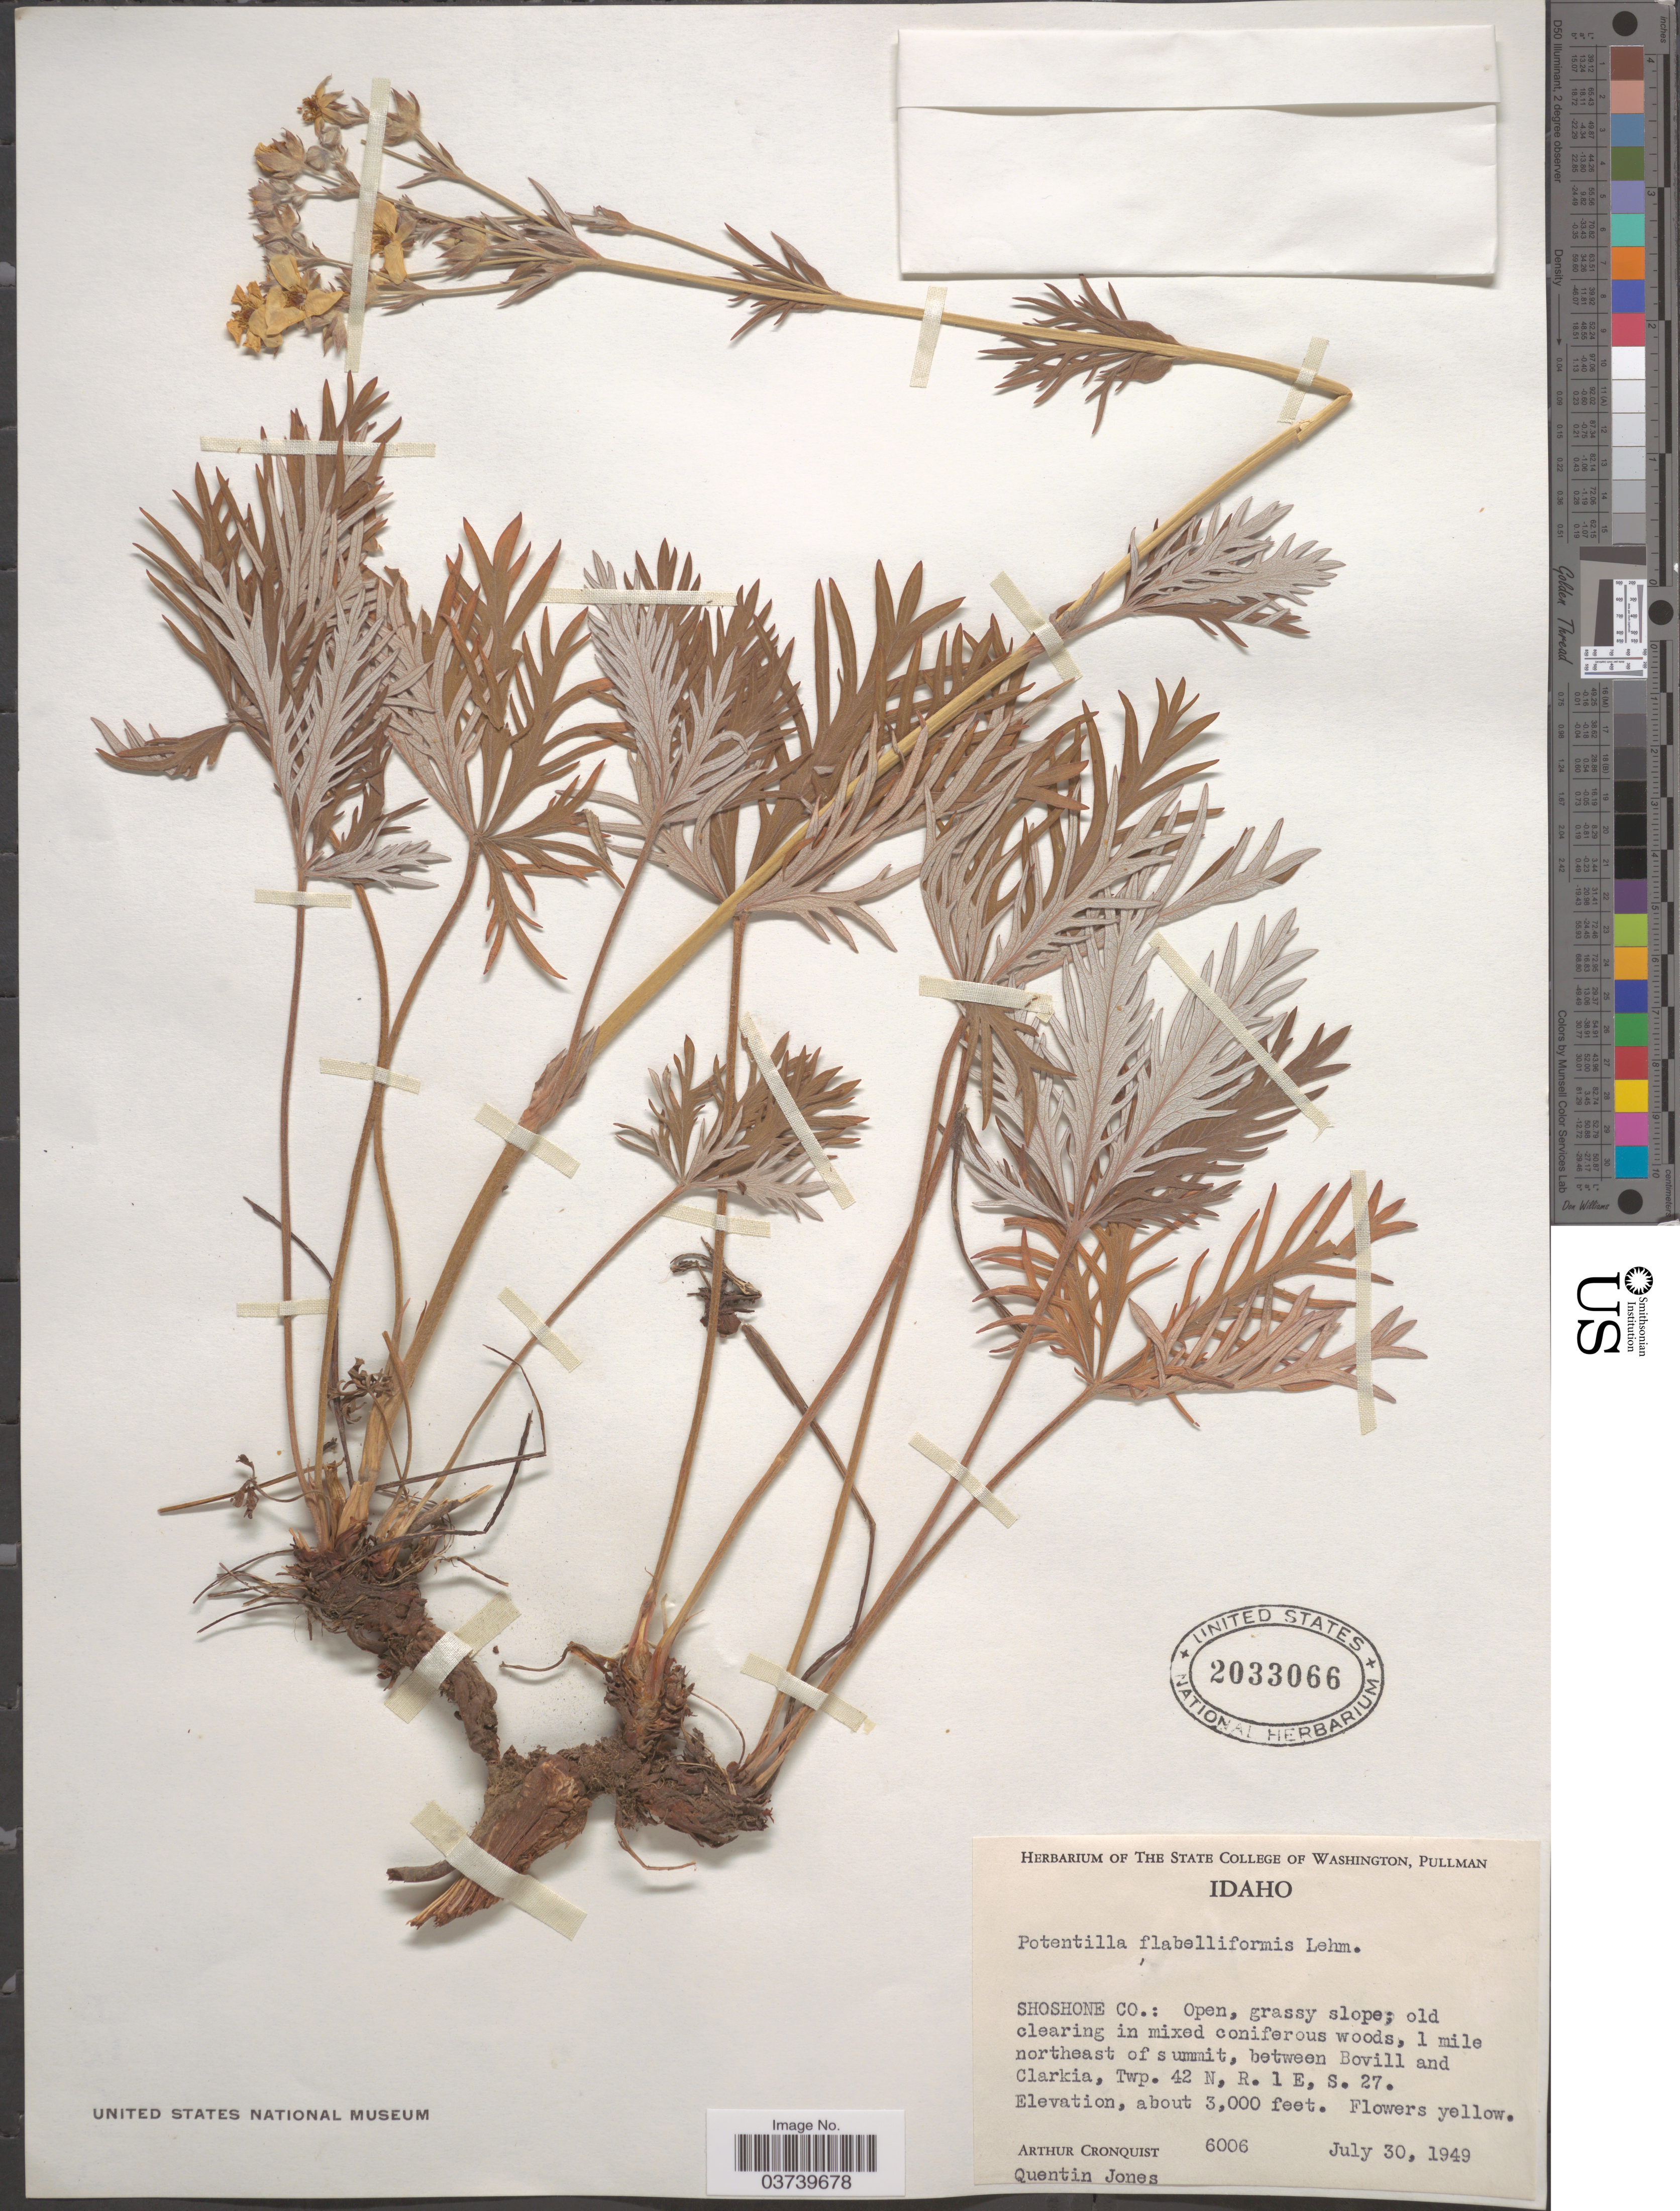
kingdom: Plantae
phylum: Tracheophyta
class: Magnoliopsida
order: Rosales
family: Rosaceae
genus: Potentilla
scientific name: Potentilla gracilis var. flabelliformis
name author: (Lehm.) Nutt.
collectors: A. J. Cronquist & Q. Jones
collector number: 6006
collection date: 1949-07-30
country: United States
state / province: Idaho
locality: Shoshone Co.: Open, grassy slope; 1 mile northeast of summit, between Bovill and Clarkia, Twp. 42 N., R. 1 E, S. 27.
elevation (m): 914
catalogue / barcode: US 2033066